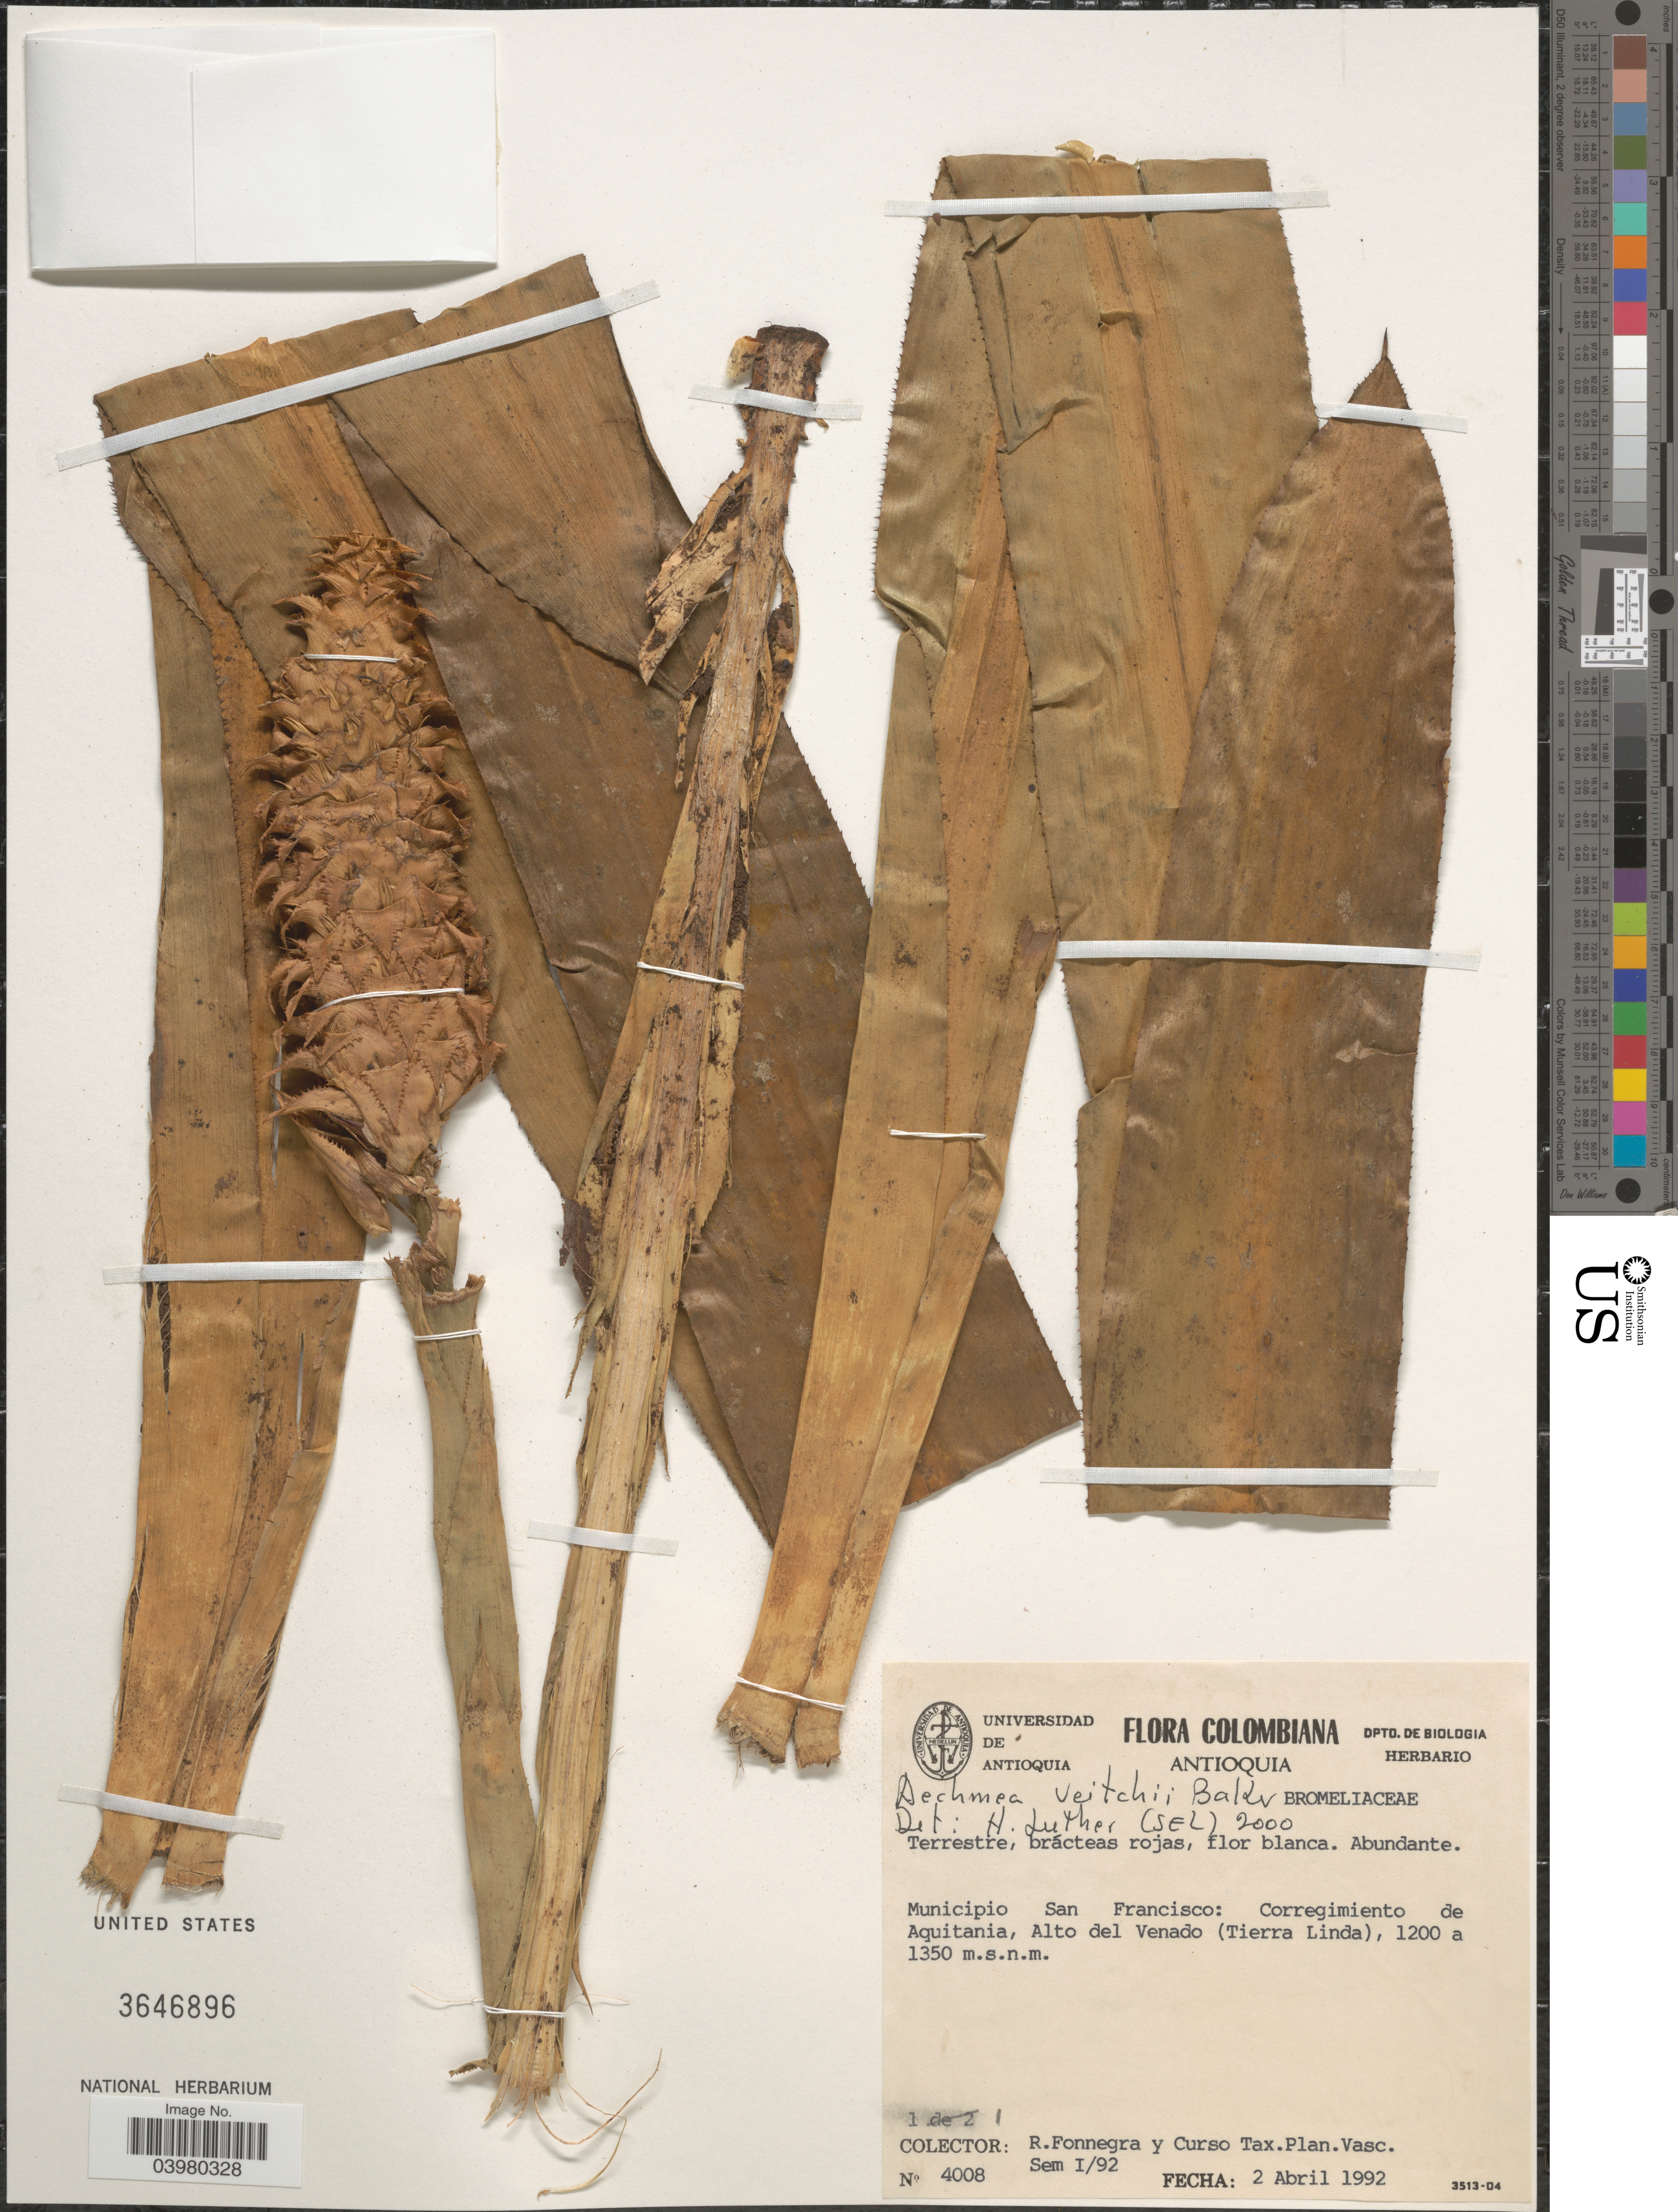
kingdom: Plantae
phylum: Tracheophyta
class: Liliopsida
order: Poales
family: Bromeliaceae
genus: Aechmea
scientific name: Aechmea veitchii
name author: Baker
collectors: R. Fonnegra G. & Curso de Tax. Plant. Vasc. Sem. I/92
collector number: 4008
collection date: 1992-04-02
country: Colombia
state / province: Antioquia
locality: Municipio San Francisco: Corregimiento de Aquitania, Alto del Venado (Tierra Linda).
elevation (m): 1200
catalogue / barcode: US 3646896